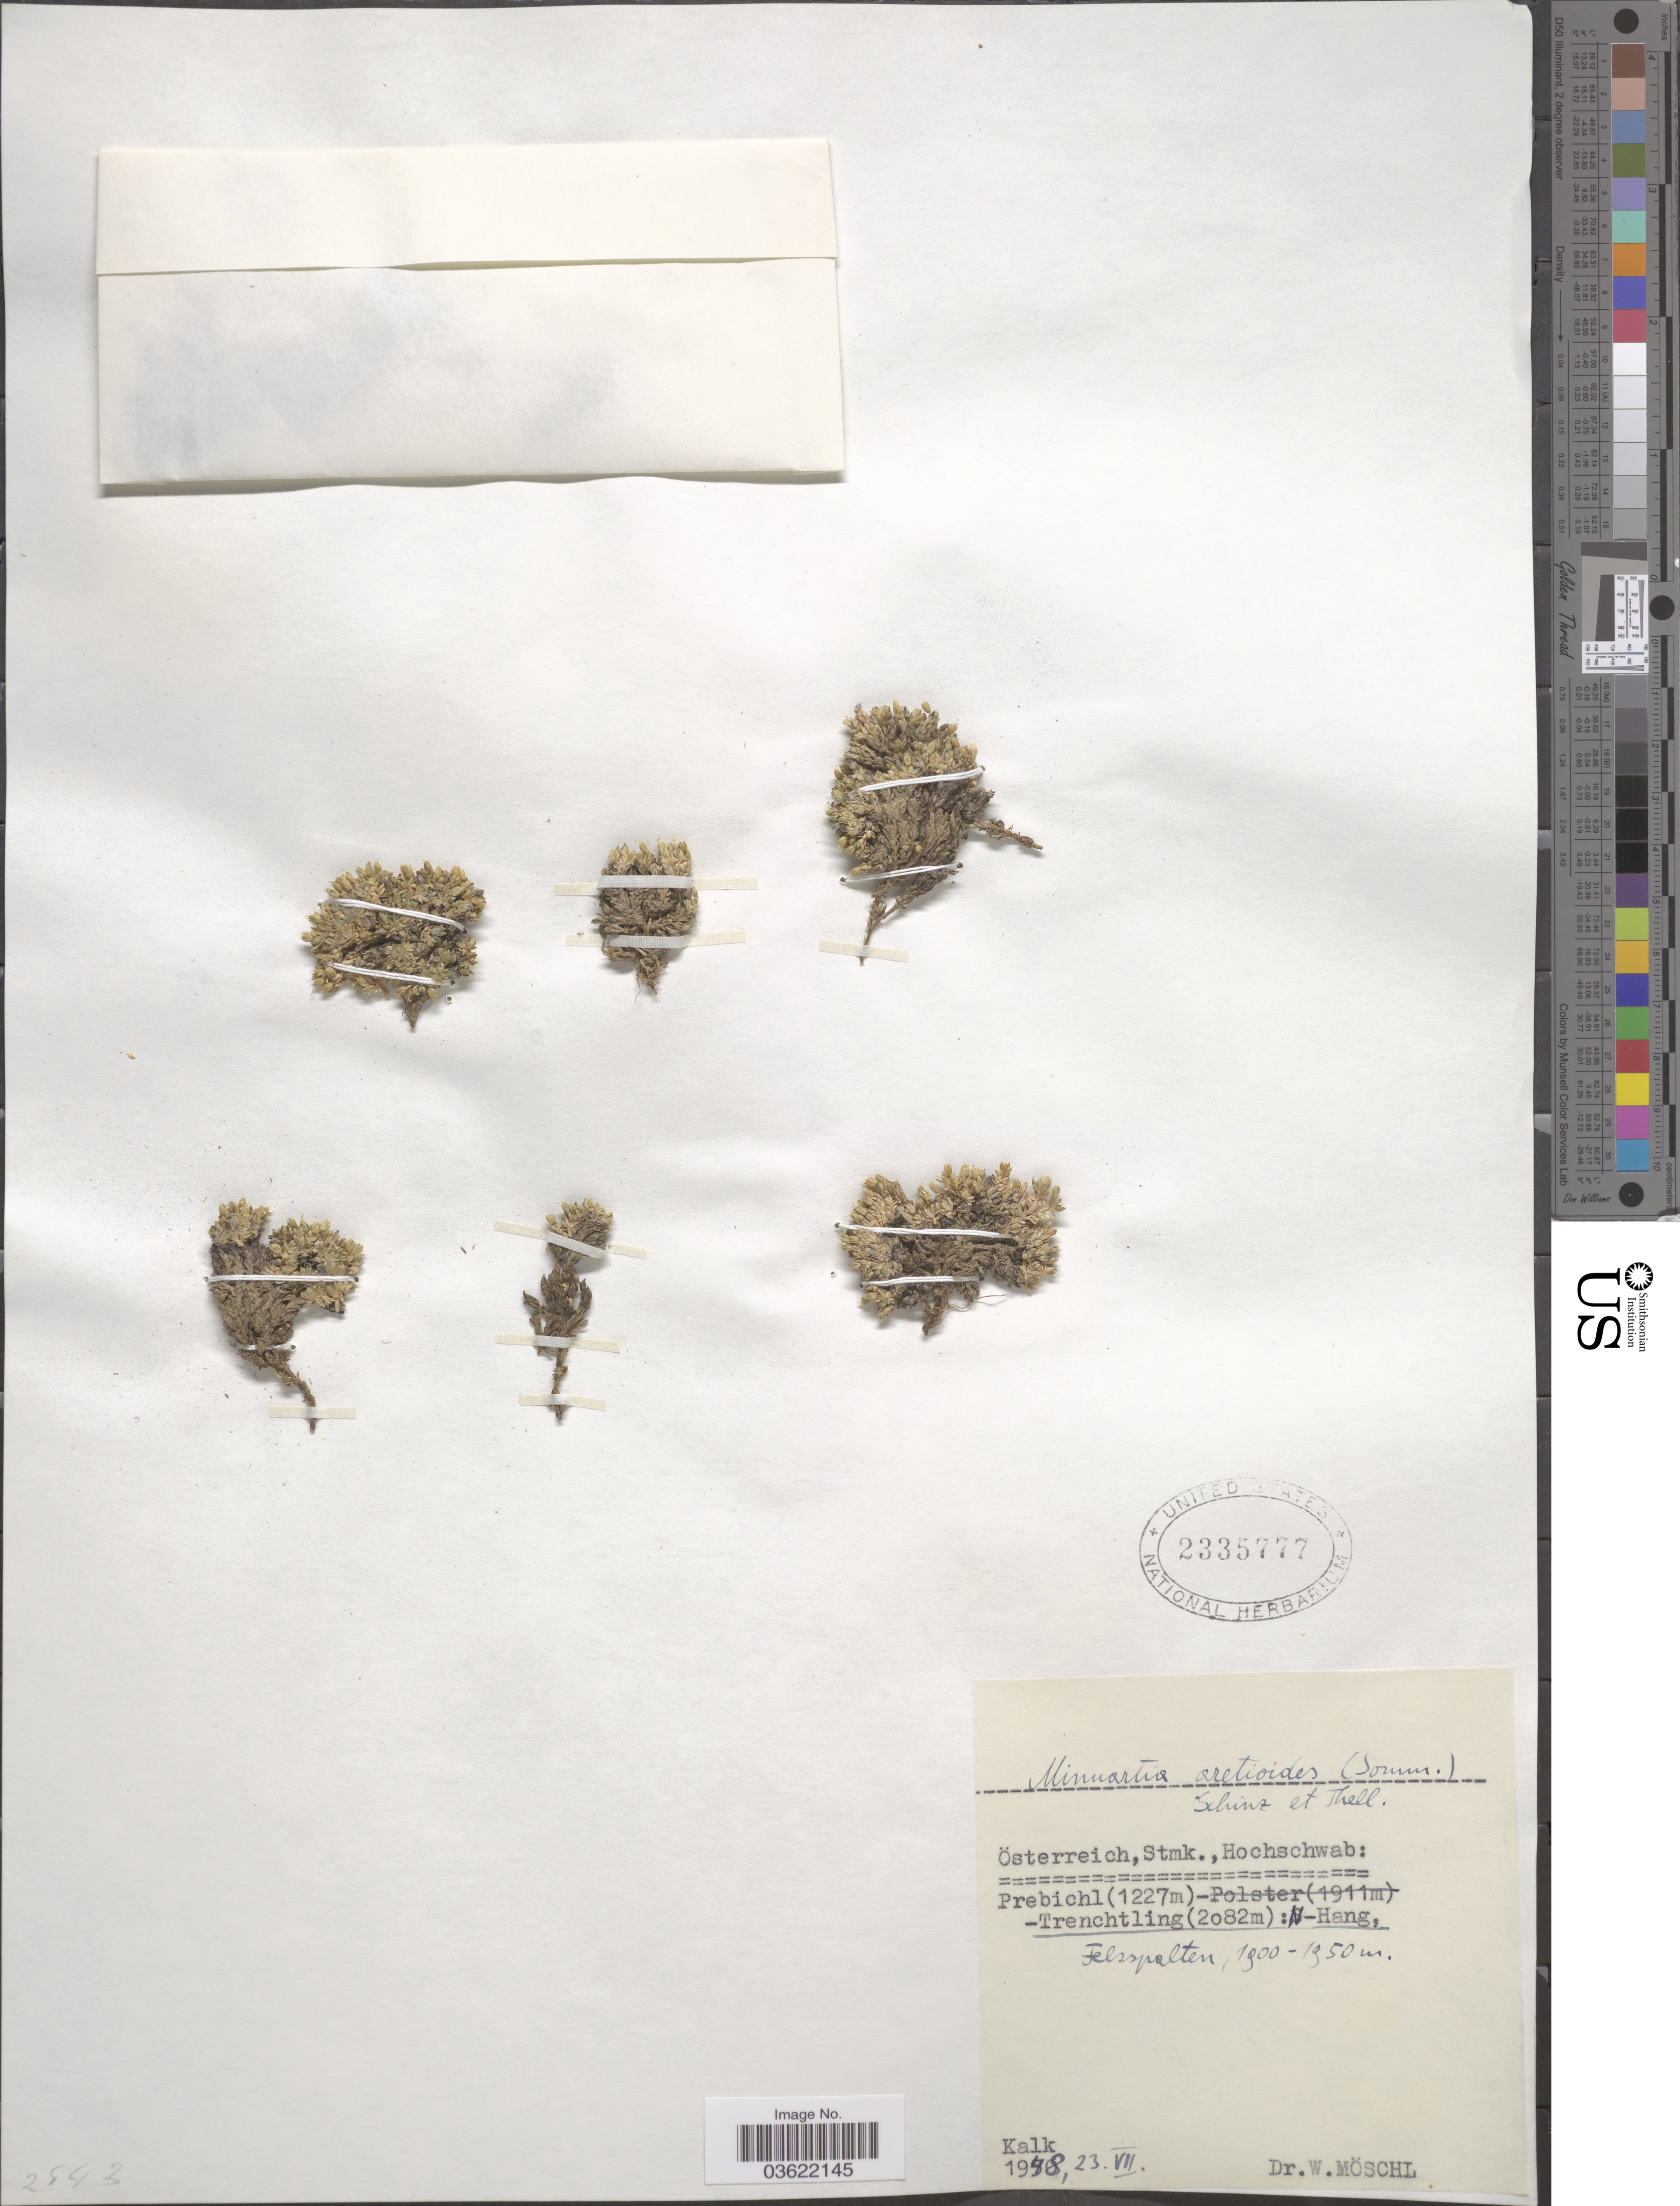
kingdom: Plantae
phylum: Tracheophyta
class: Magnoliopsida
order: Caryophyllales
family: Caryophyllaceae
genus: Facchinia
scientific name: Facchinia cherlerioides subsp. aretioides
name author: (Port. ex J. Gay) Dillenb. & Kadereit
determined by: Strong, Mark T., (BOT), Smithsonian Institution - National Museum of Natural History (UNITED STATES)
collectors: W. Moschl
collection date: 1948-07-23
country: Austria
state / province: Steiermark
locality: Österreich, Stmk, Hochschwab: Prebichl-Trenchtling: N-Hang, Felsspalten.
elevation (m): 1900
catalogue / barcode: US 2335777